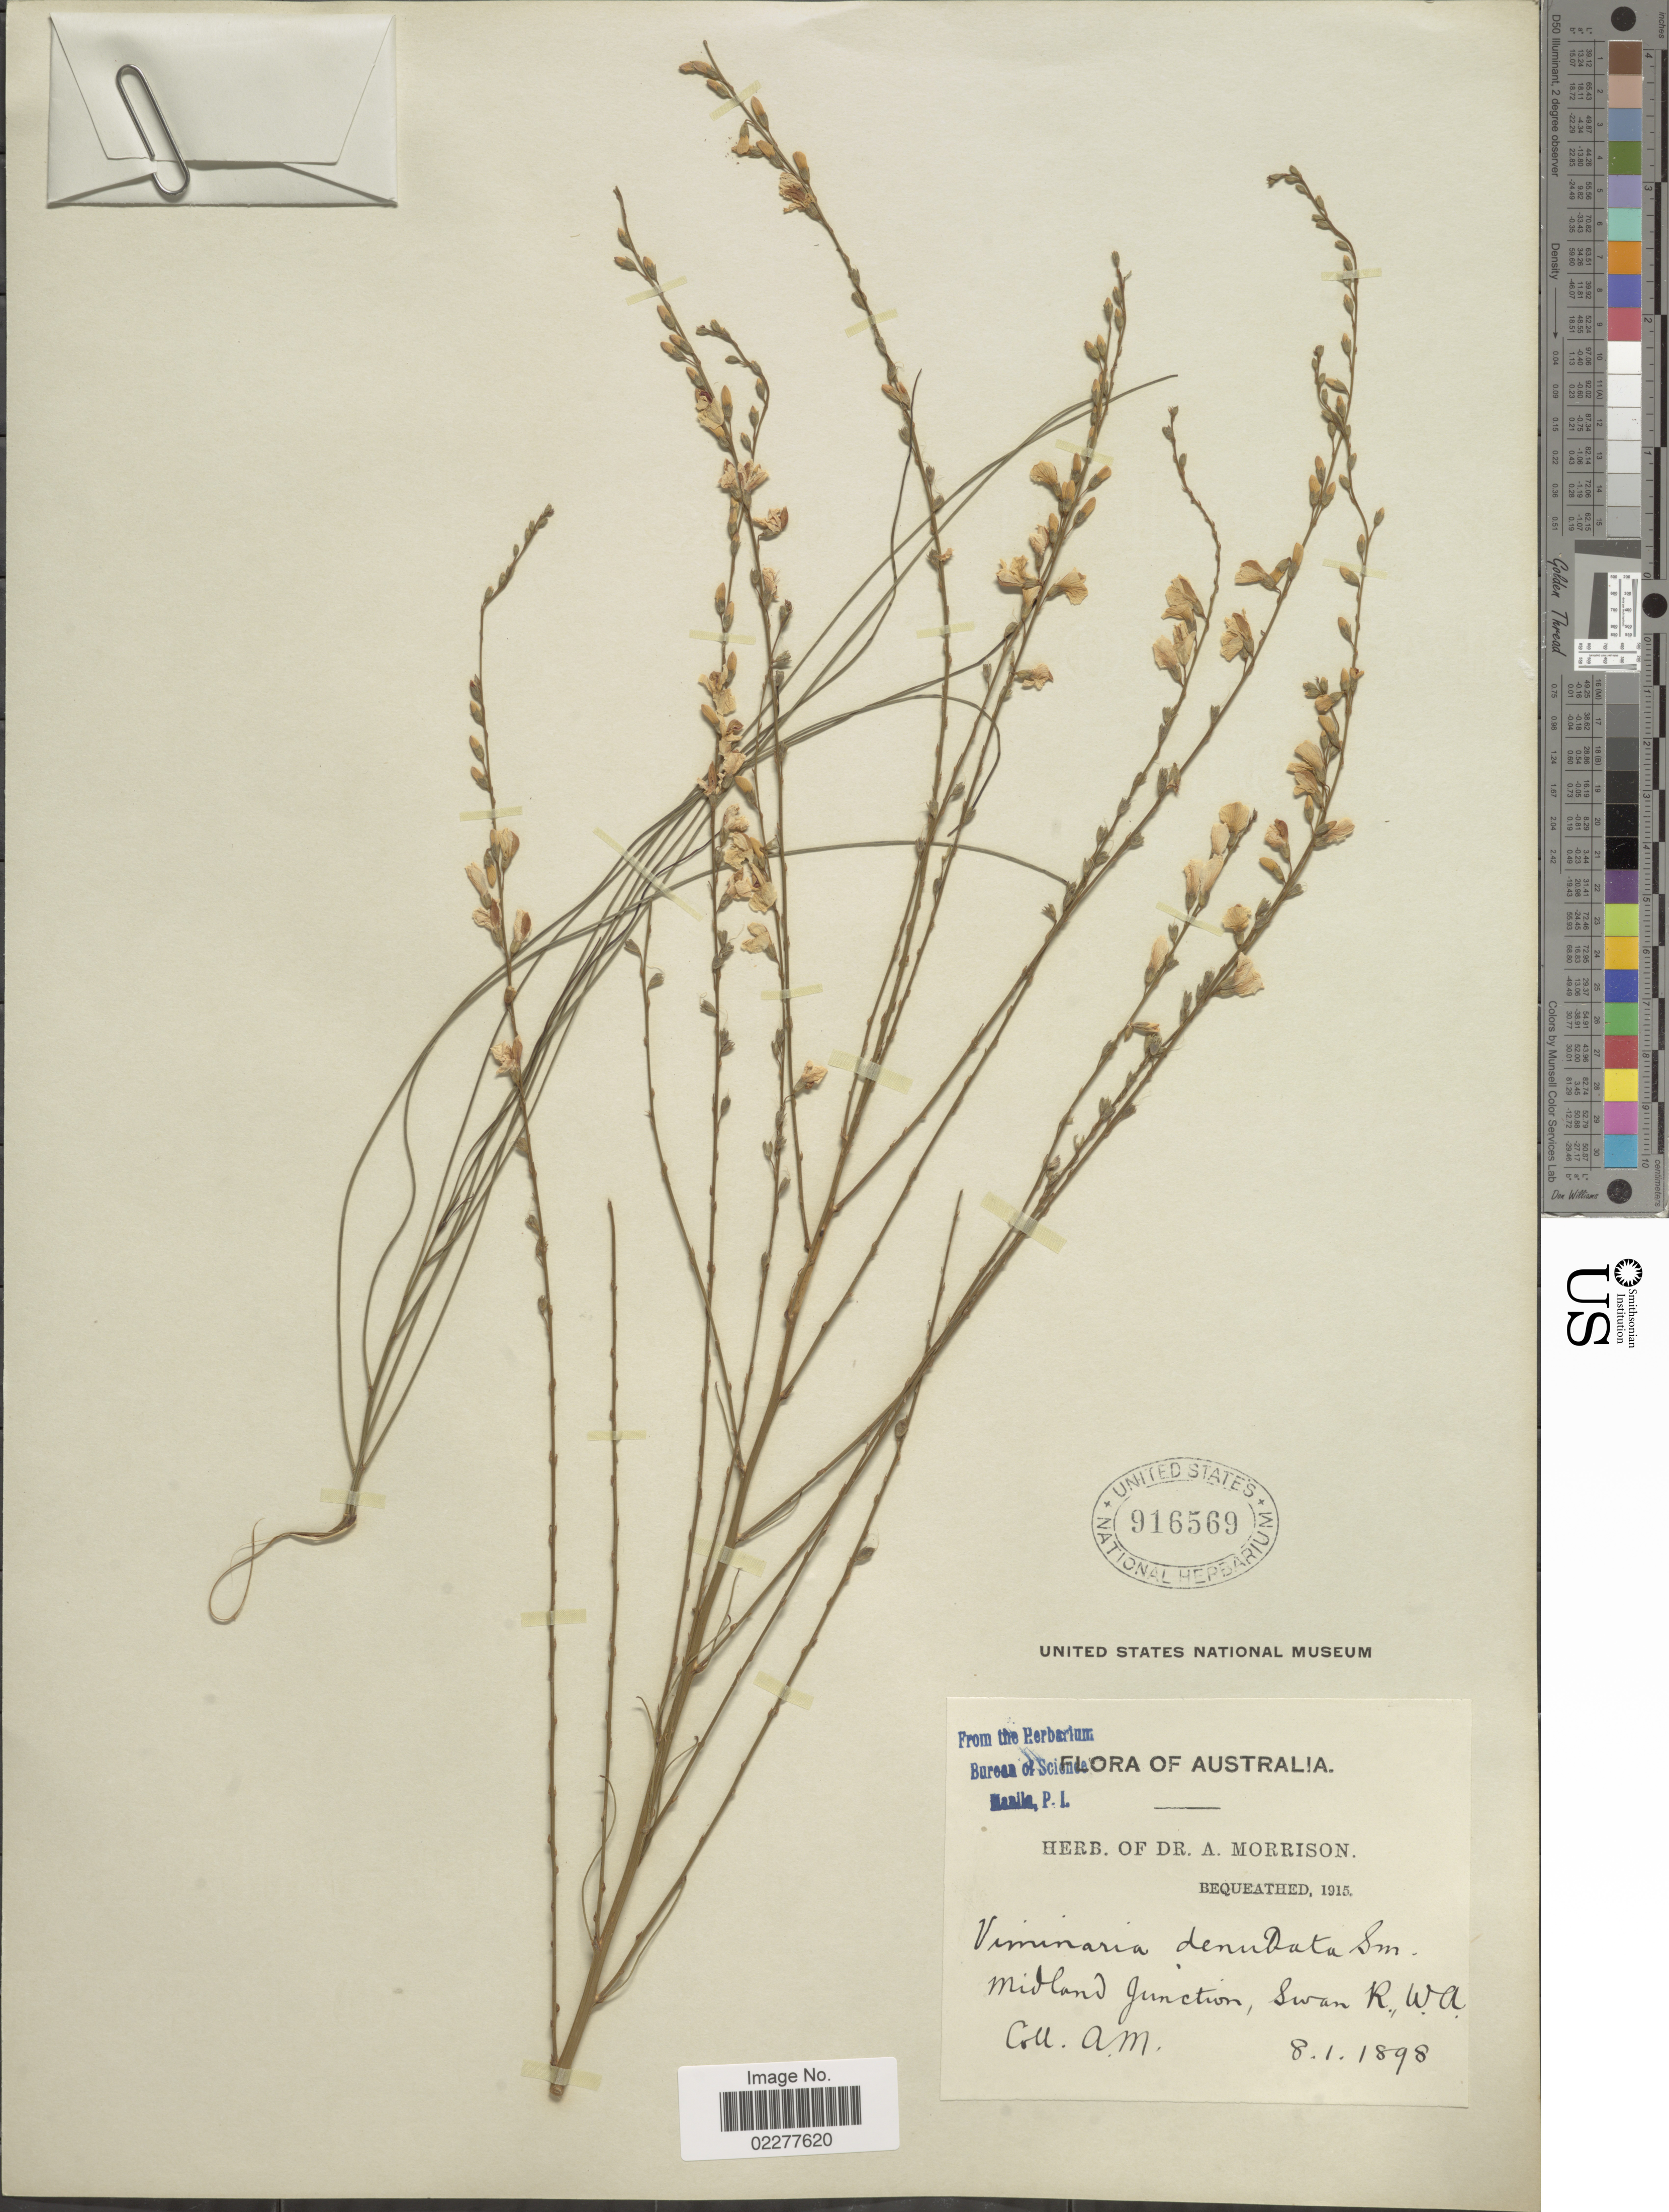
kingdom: Plantae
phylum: Tracheophyta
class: Magnoliopsida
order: Fabales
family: Fabaceae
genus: Viminaria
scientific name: Viminaria denudata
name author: Sm.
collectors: A. Morrison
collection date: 1898-01-08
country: Australia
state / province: Western Australia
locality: Midland Junction, Swan R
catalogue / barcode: US 916569